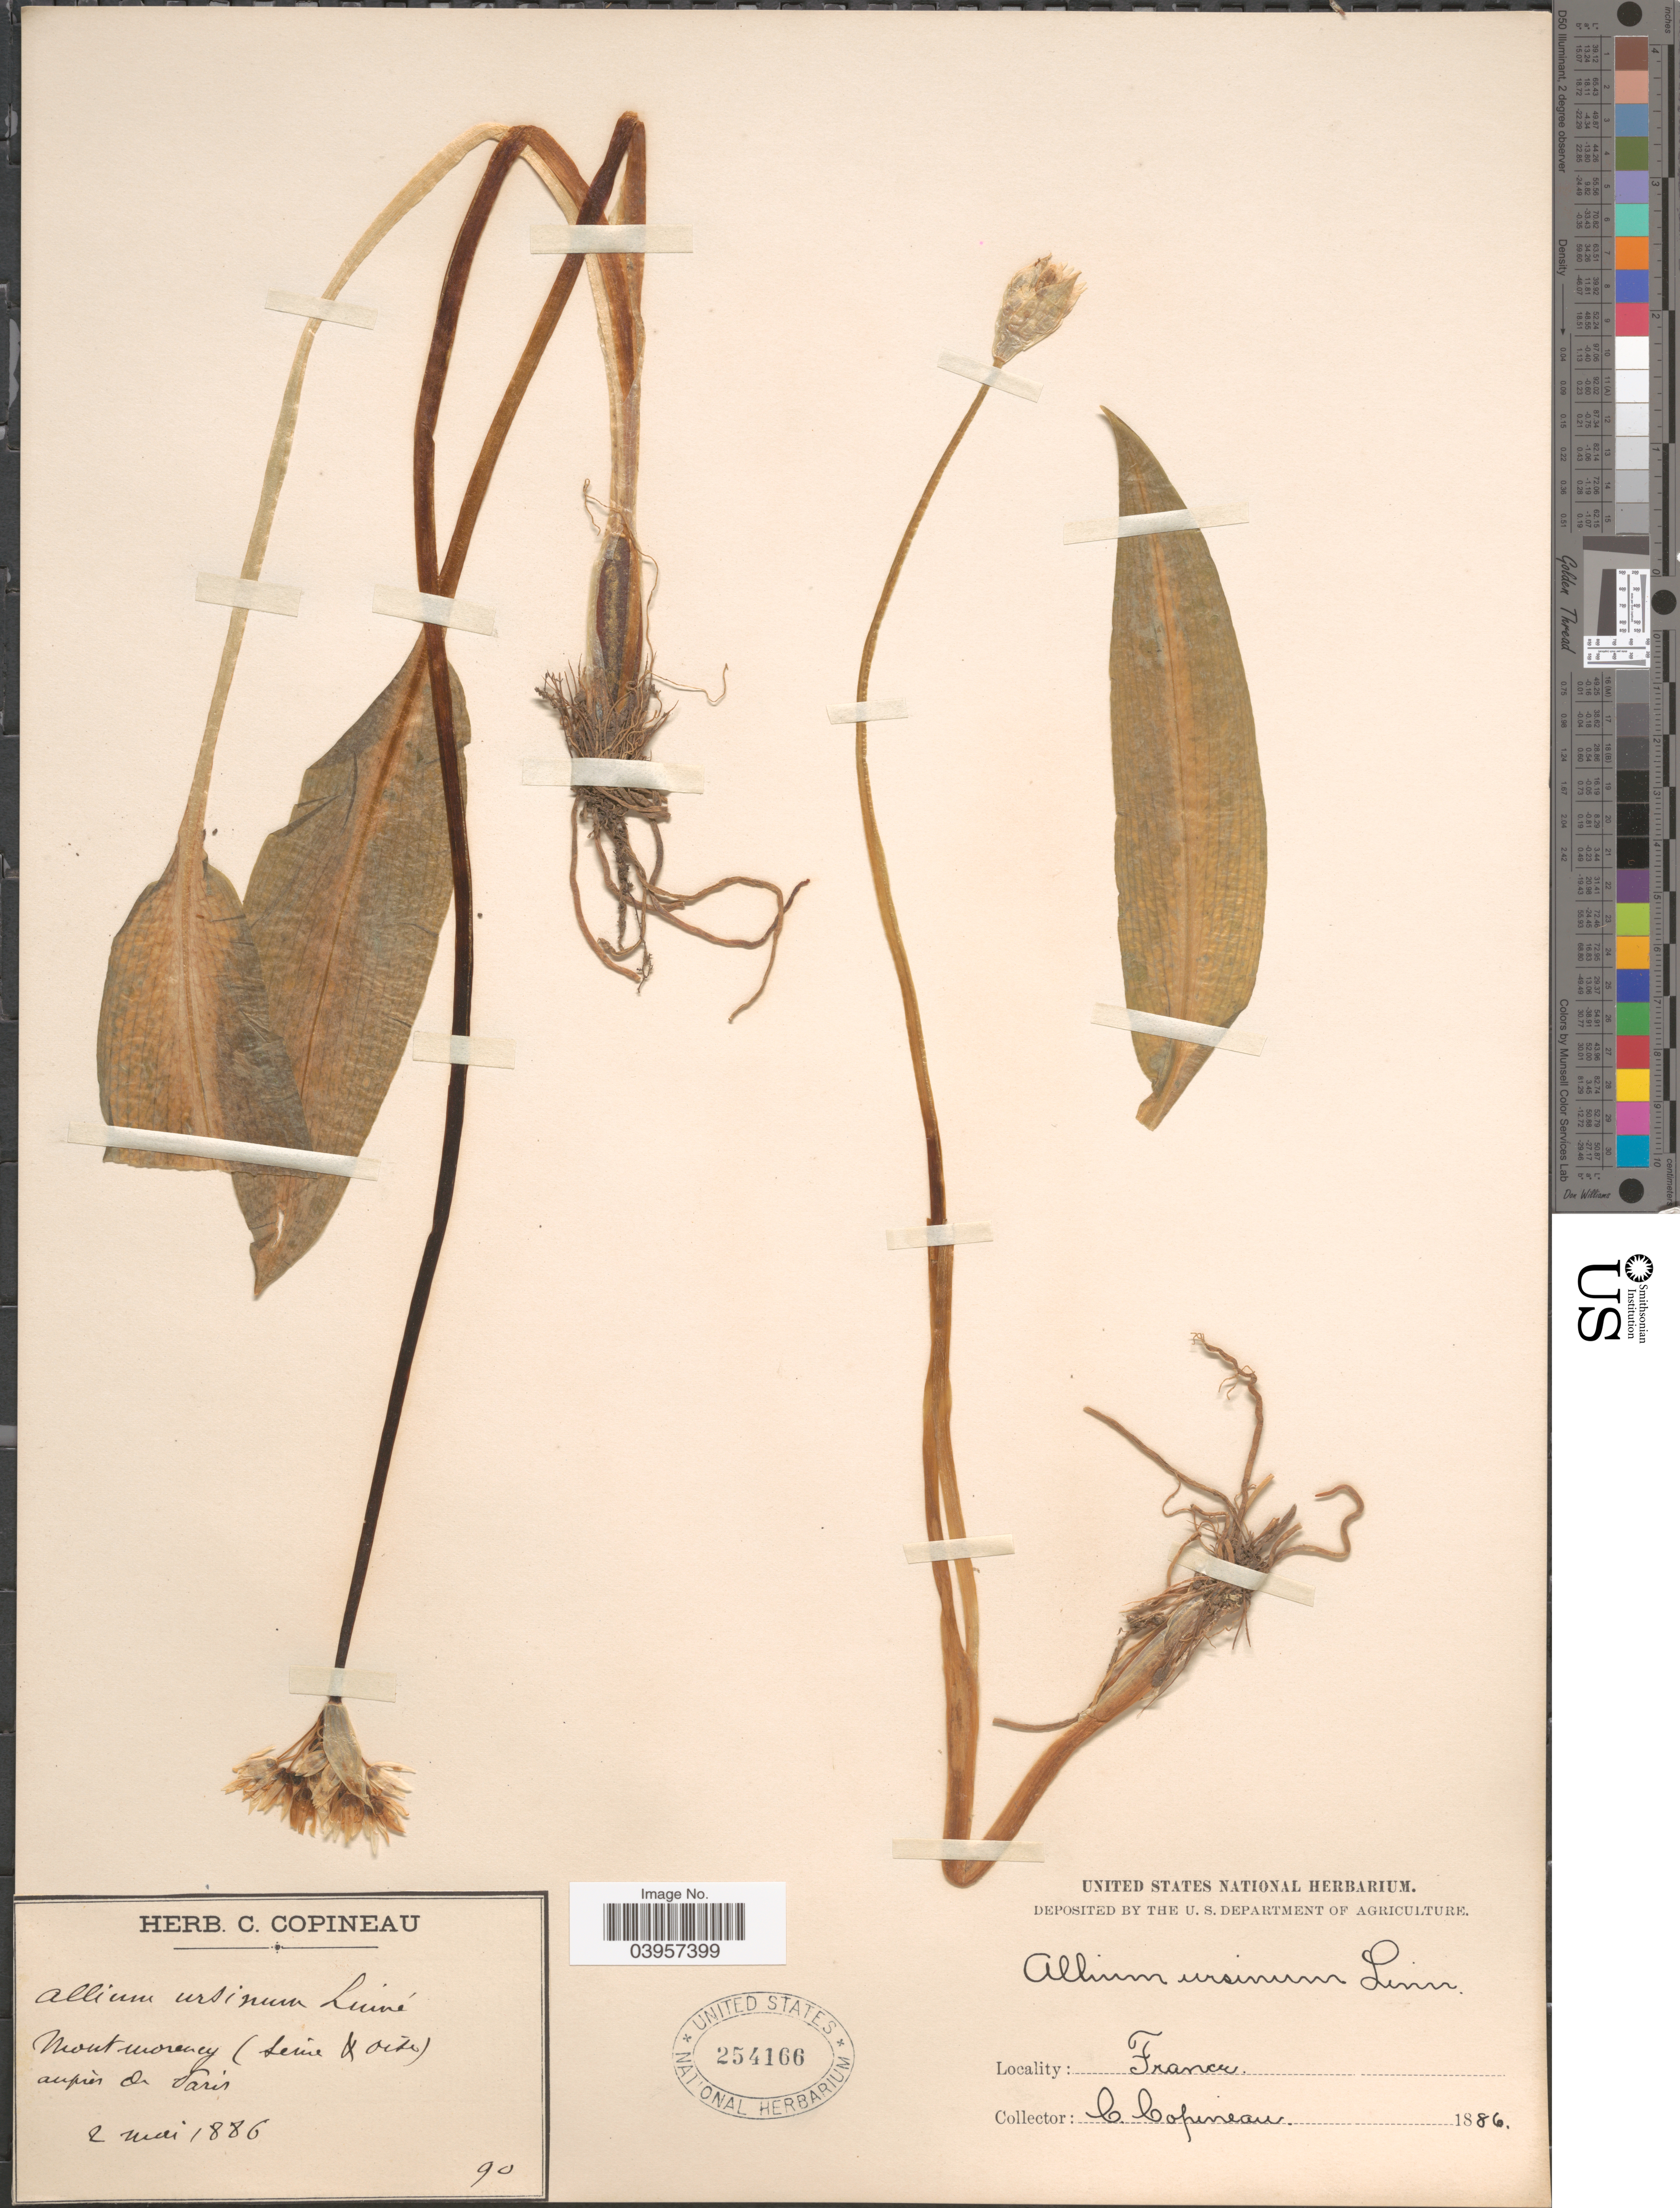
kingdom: Plantae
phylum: Tracheophyta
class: Liliopsida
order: Asparagales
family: Amaryllidaceae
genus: Allium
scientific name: Allium ursinum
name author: L.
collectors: C. Copineau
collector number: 90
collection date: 1886-05-02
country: France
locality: Montmorencey (Seine & Oise) au prés de Paris.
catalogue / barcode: US 254166